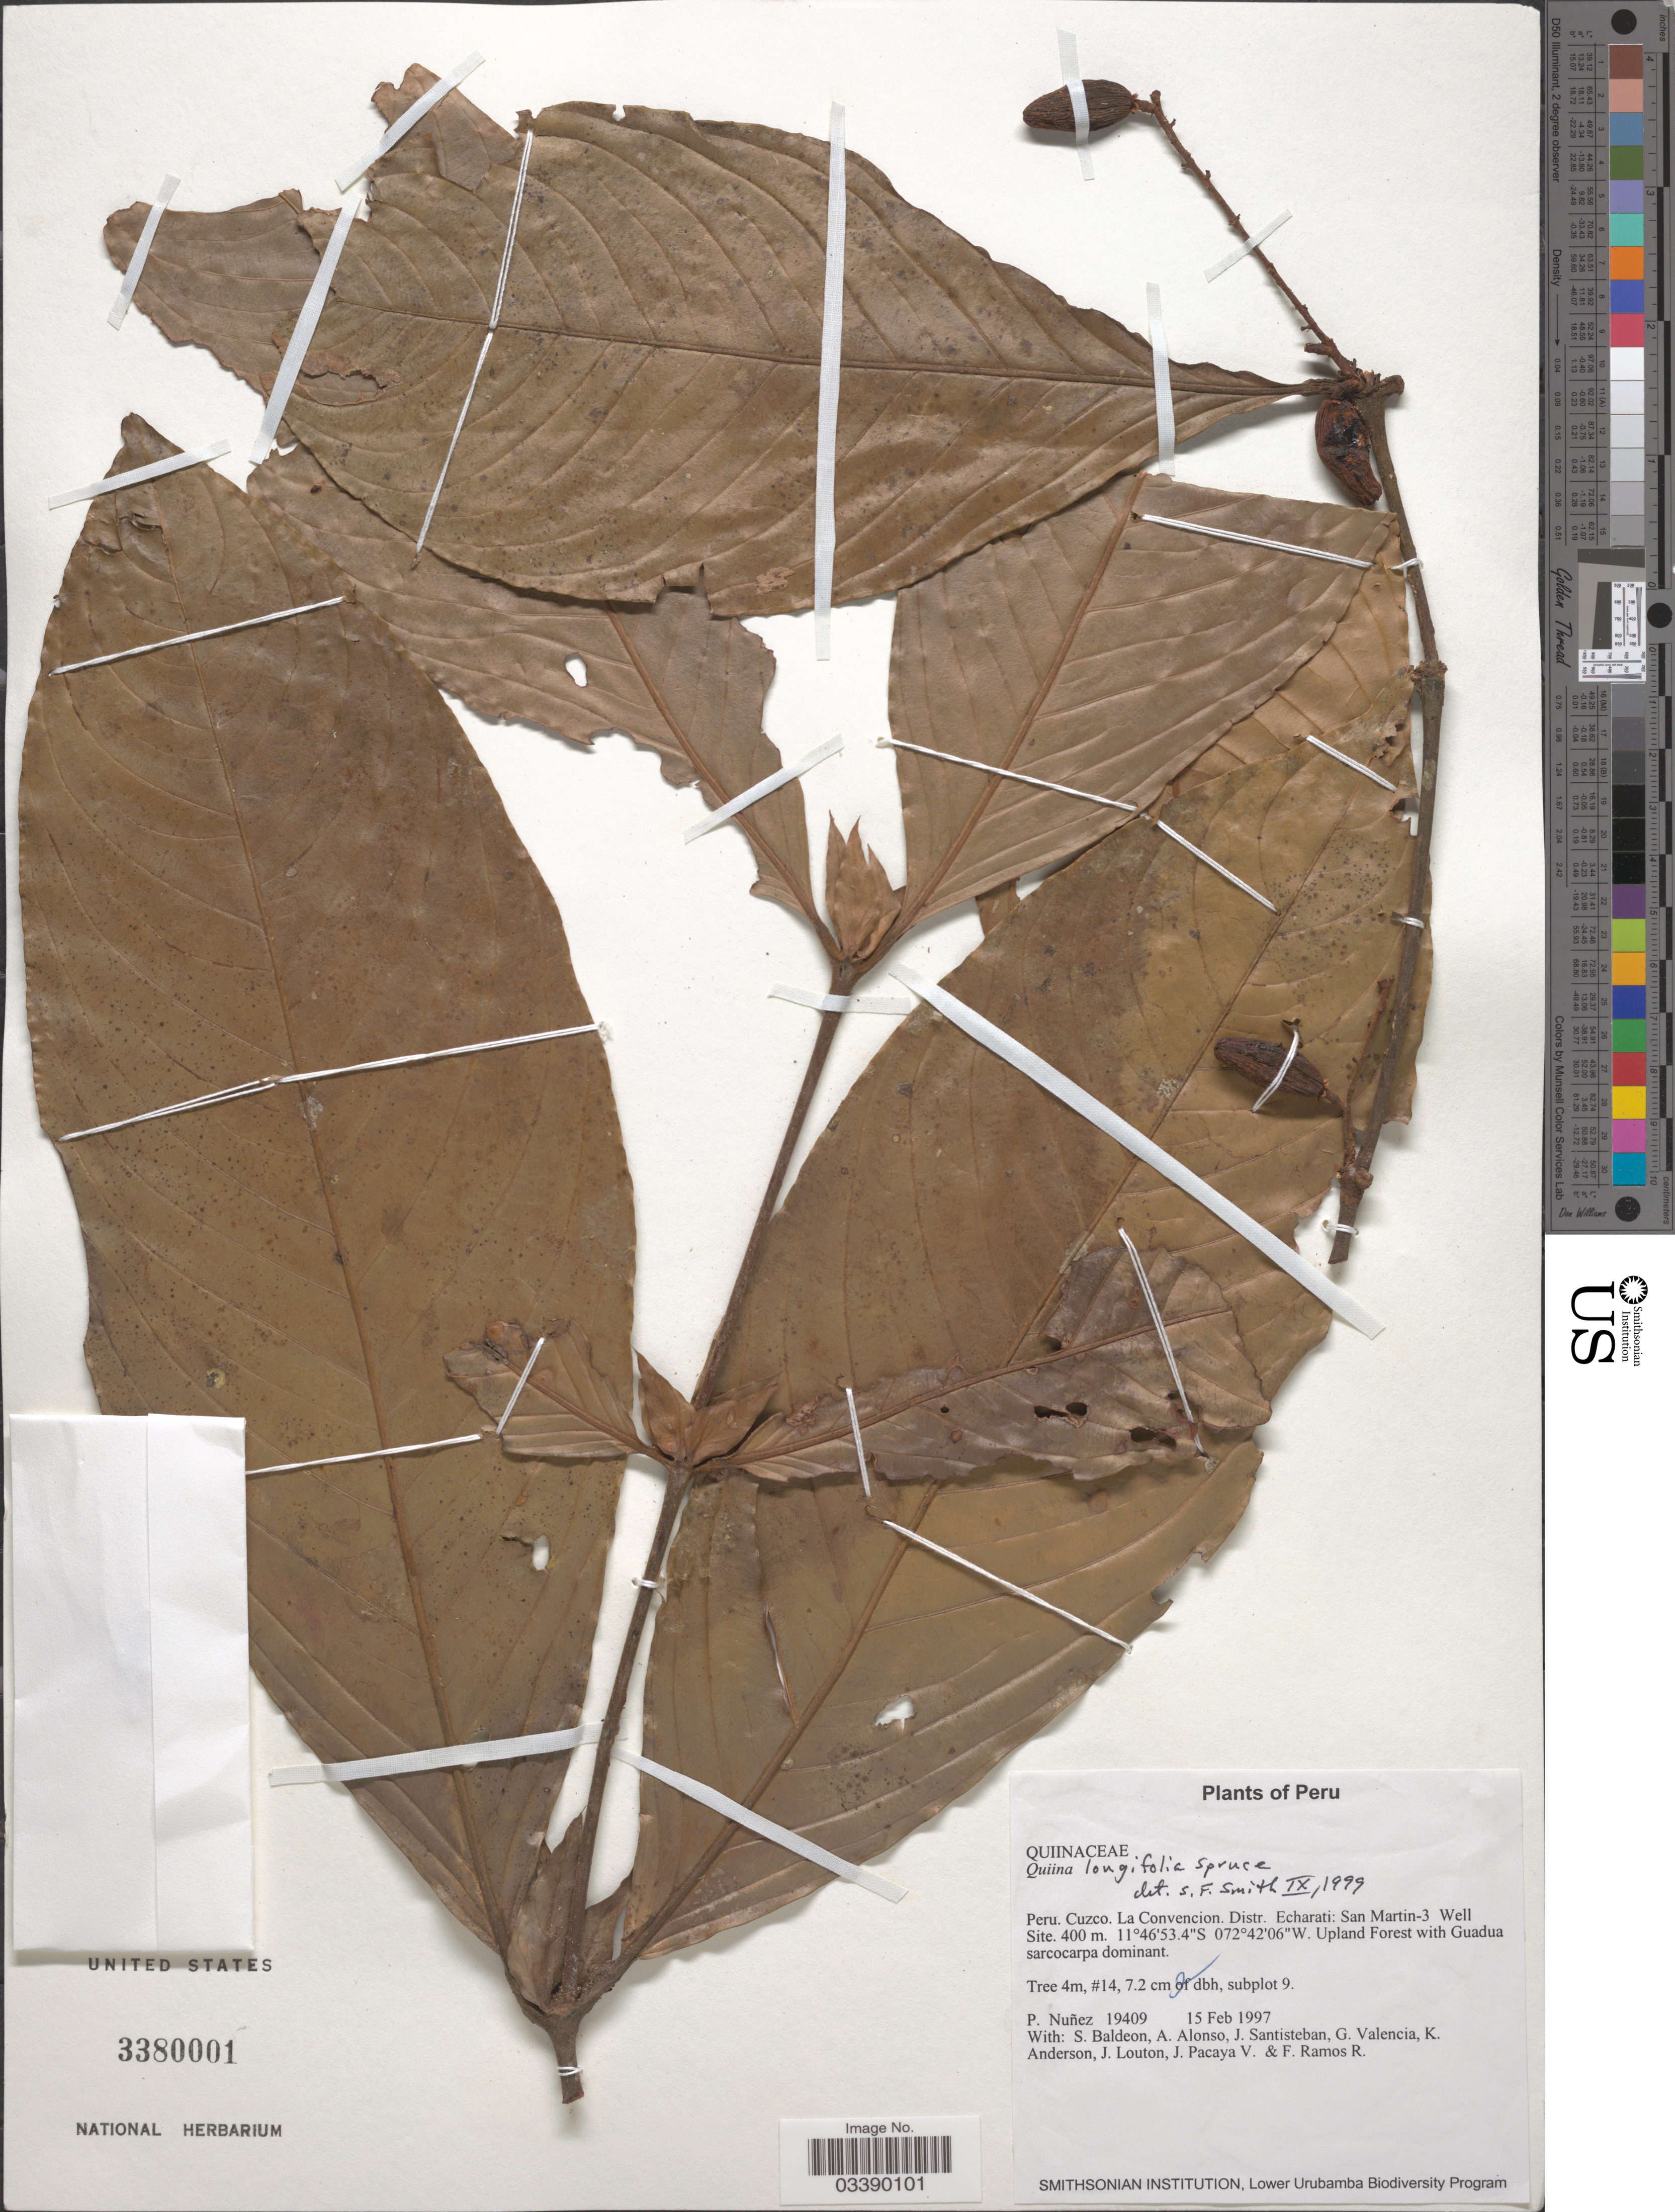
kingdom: Plantae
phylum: Tracheophyta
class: Magnoliopsida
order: Malpighiales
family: Quiinaceae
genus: Quiina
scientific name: Quiina longifolia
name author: Spruce ex Planch. & Triana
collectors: P. Nuñez V., S. Baldeon, A. Alonso, J. Santisteban & et al.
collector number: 19409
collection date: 1997-02-15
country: Peru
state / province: Cusco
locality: La Convencion. Distr. Echarti: San Martin-3 Well Site.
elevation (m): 400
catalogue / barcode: US 3380001